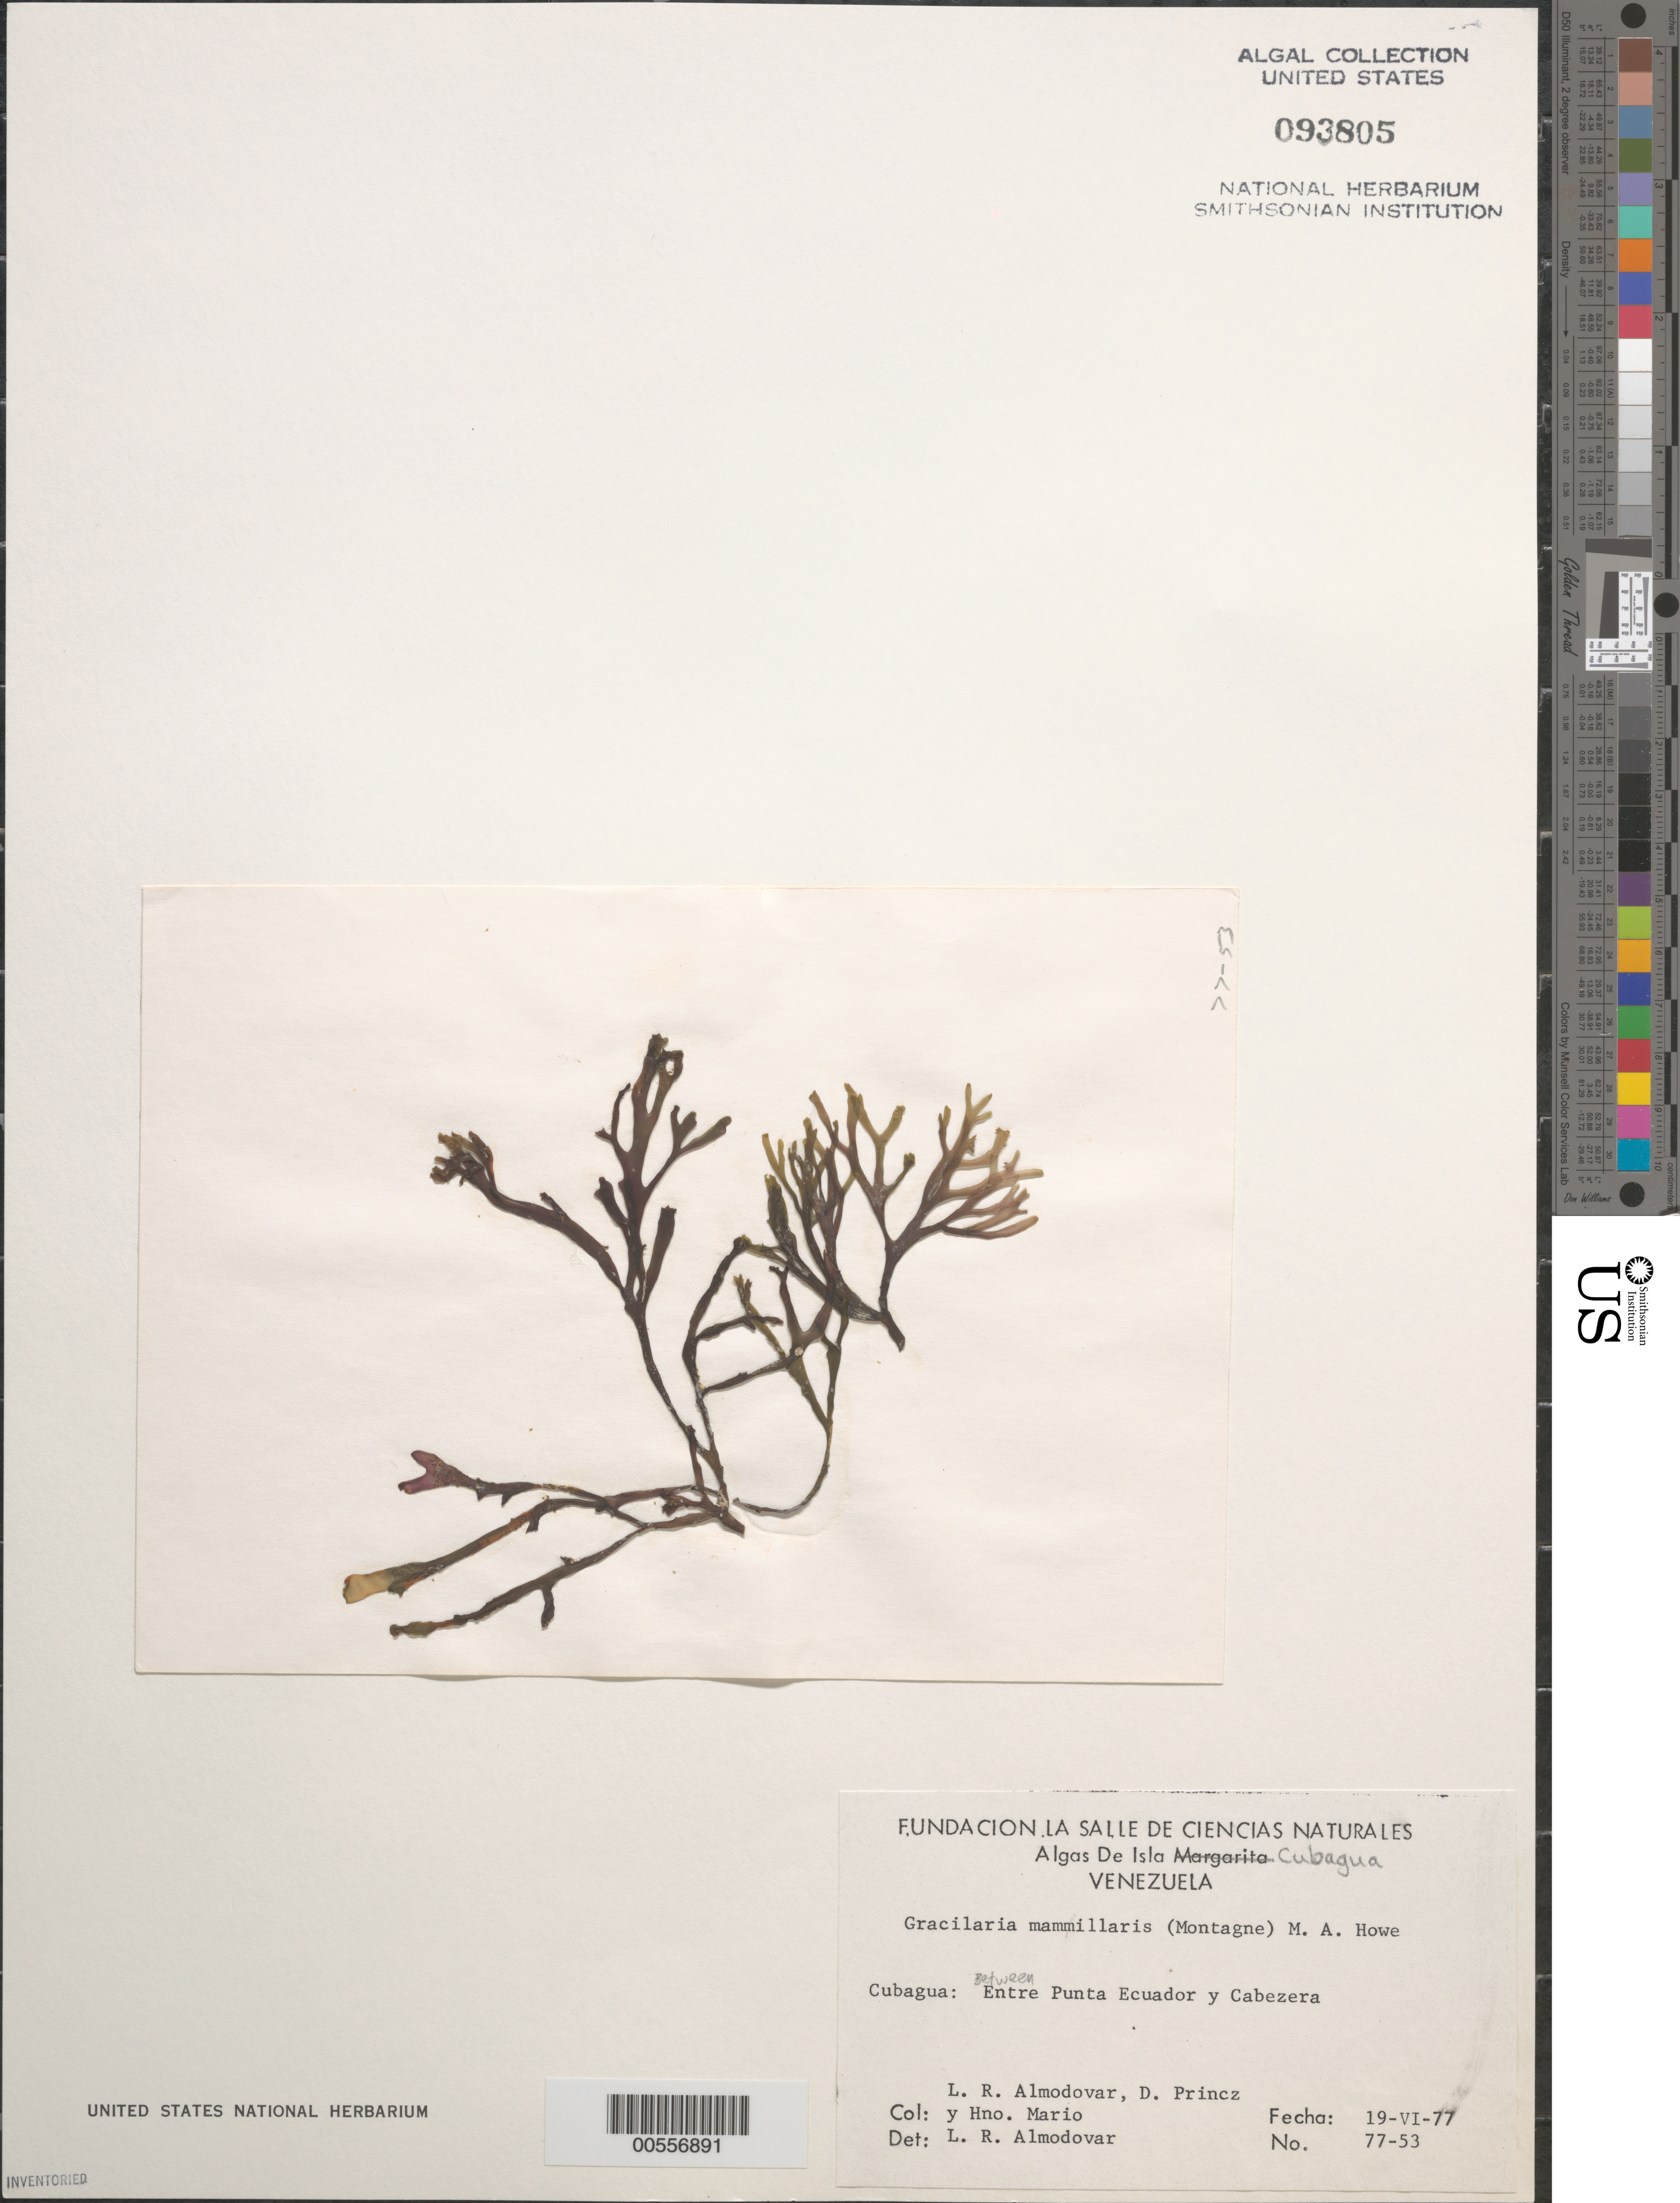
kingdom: Plantae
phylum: Rhodophyta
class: Florideophyceae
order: Gracilariales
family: Gracilariaceae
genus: Gracilaria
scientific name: Gracilaria mammillaris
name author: (Mont.) M. Howe in Britton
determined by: Almodovar, L. R.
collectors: L. Almodovar, D. Princz & H. Mario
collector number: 77-53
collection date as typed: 19 Jun 1977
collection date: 1977-06-19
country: Venezuela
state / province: Nueva Esparta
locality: Isla cubagua, between punta ecuador and cabezera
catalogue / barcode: US 93805